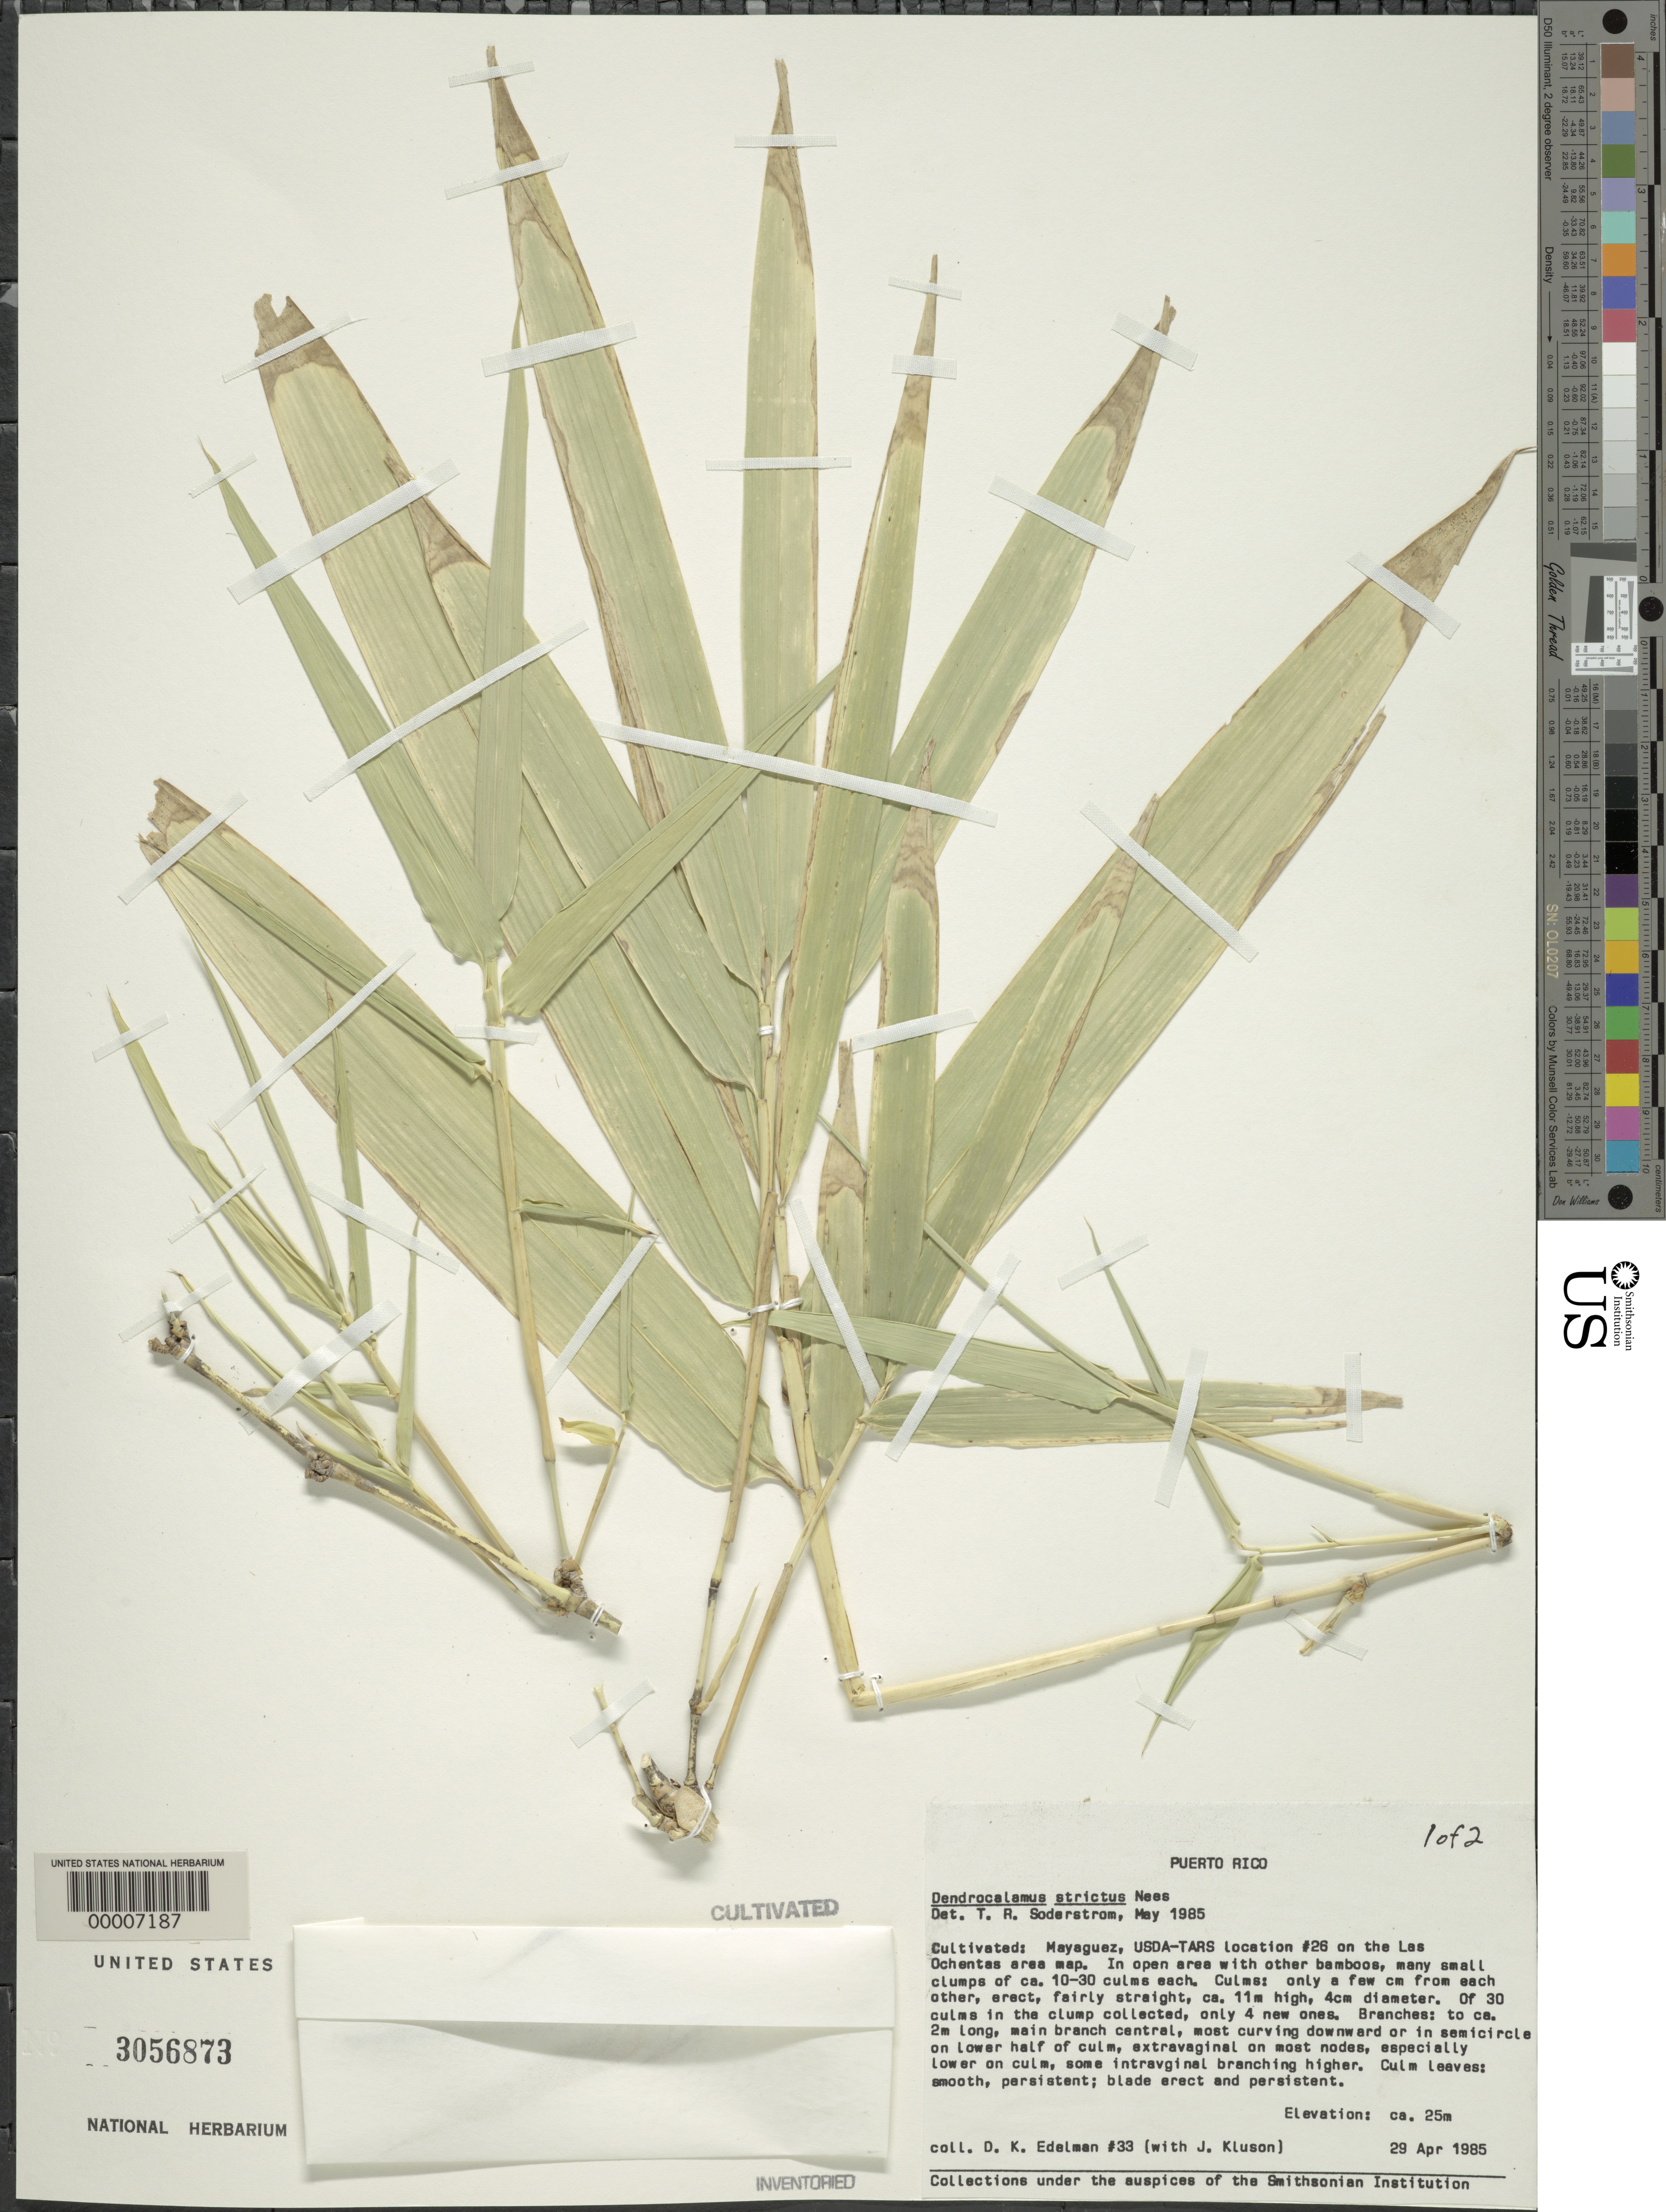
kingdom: Plantae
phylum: Tracheophyta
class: Liliopsida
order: Poales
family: Poaceae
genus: Dendrocalamus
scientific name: Dendrocalamus strictus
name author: (Roxb.) Nees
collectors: D. Edelman & J. Kluson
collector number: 33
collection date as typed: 29 Apr 1985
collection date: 1985-04-29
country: Puerto Rico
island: Greater Antilles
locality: Mayaguez, usda-tars, location 26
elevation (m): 25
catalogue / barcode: US 3056873